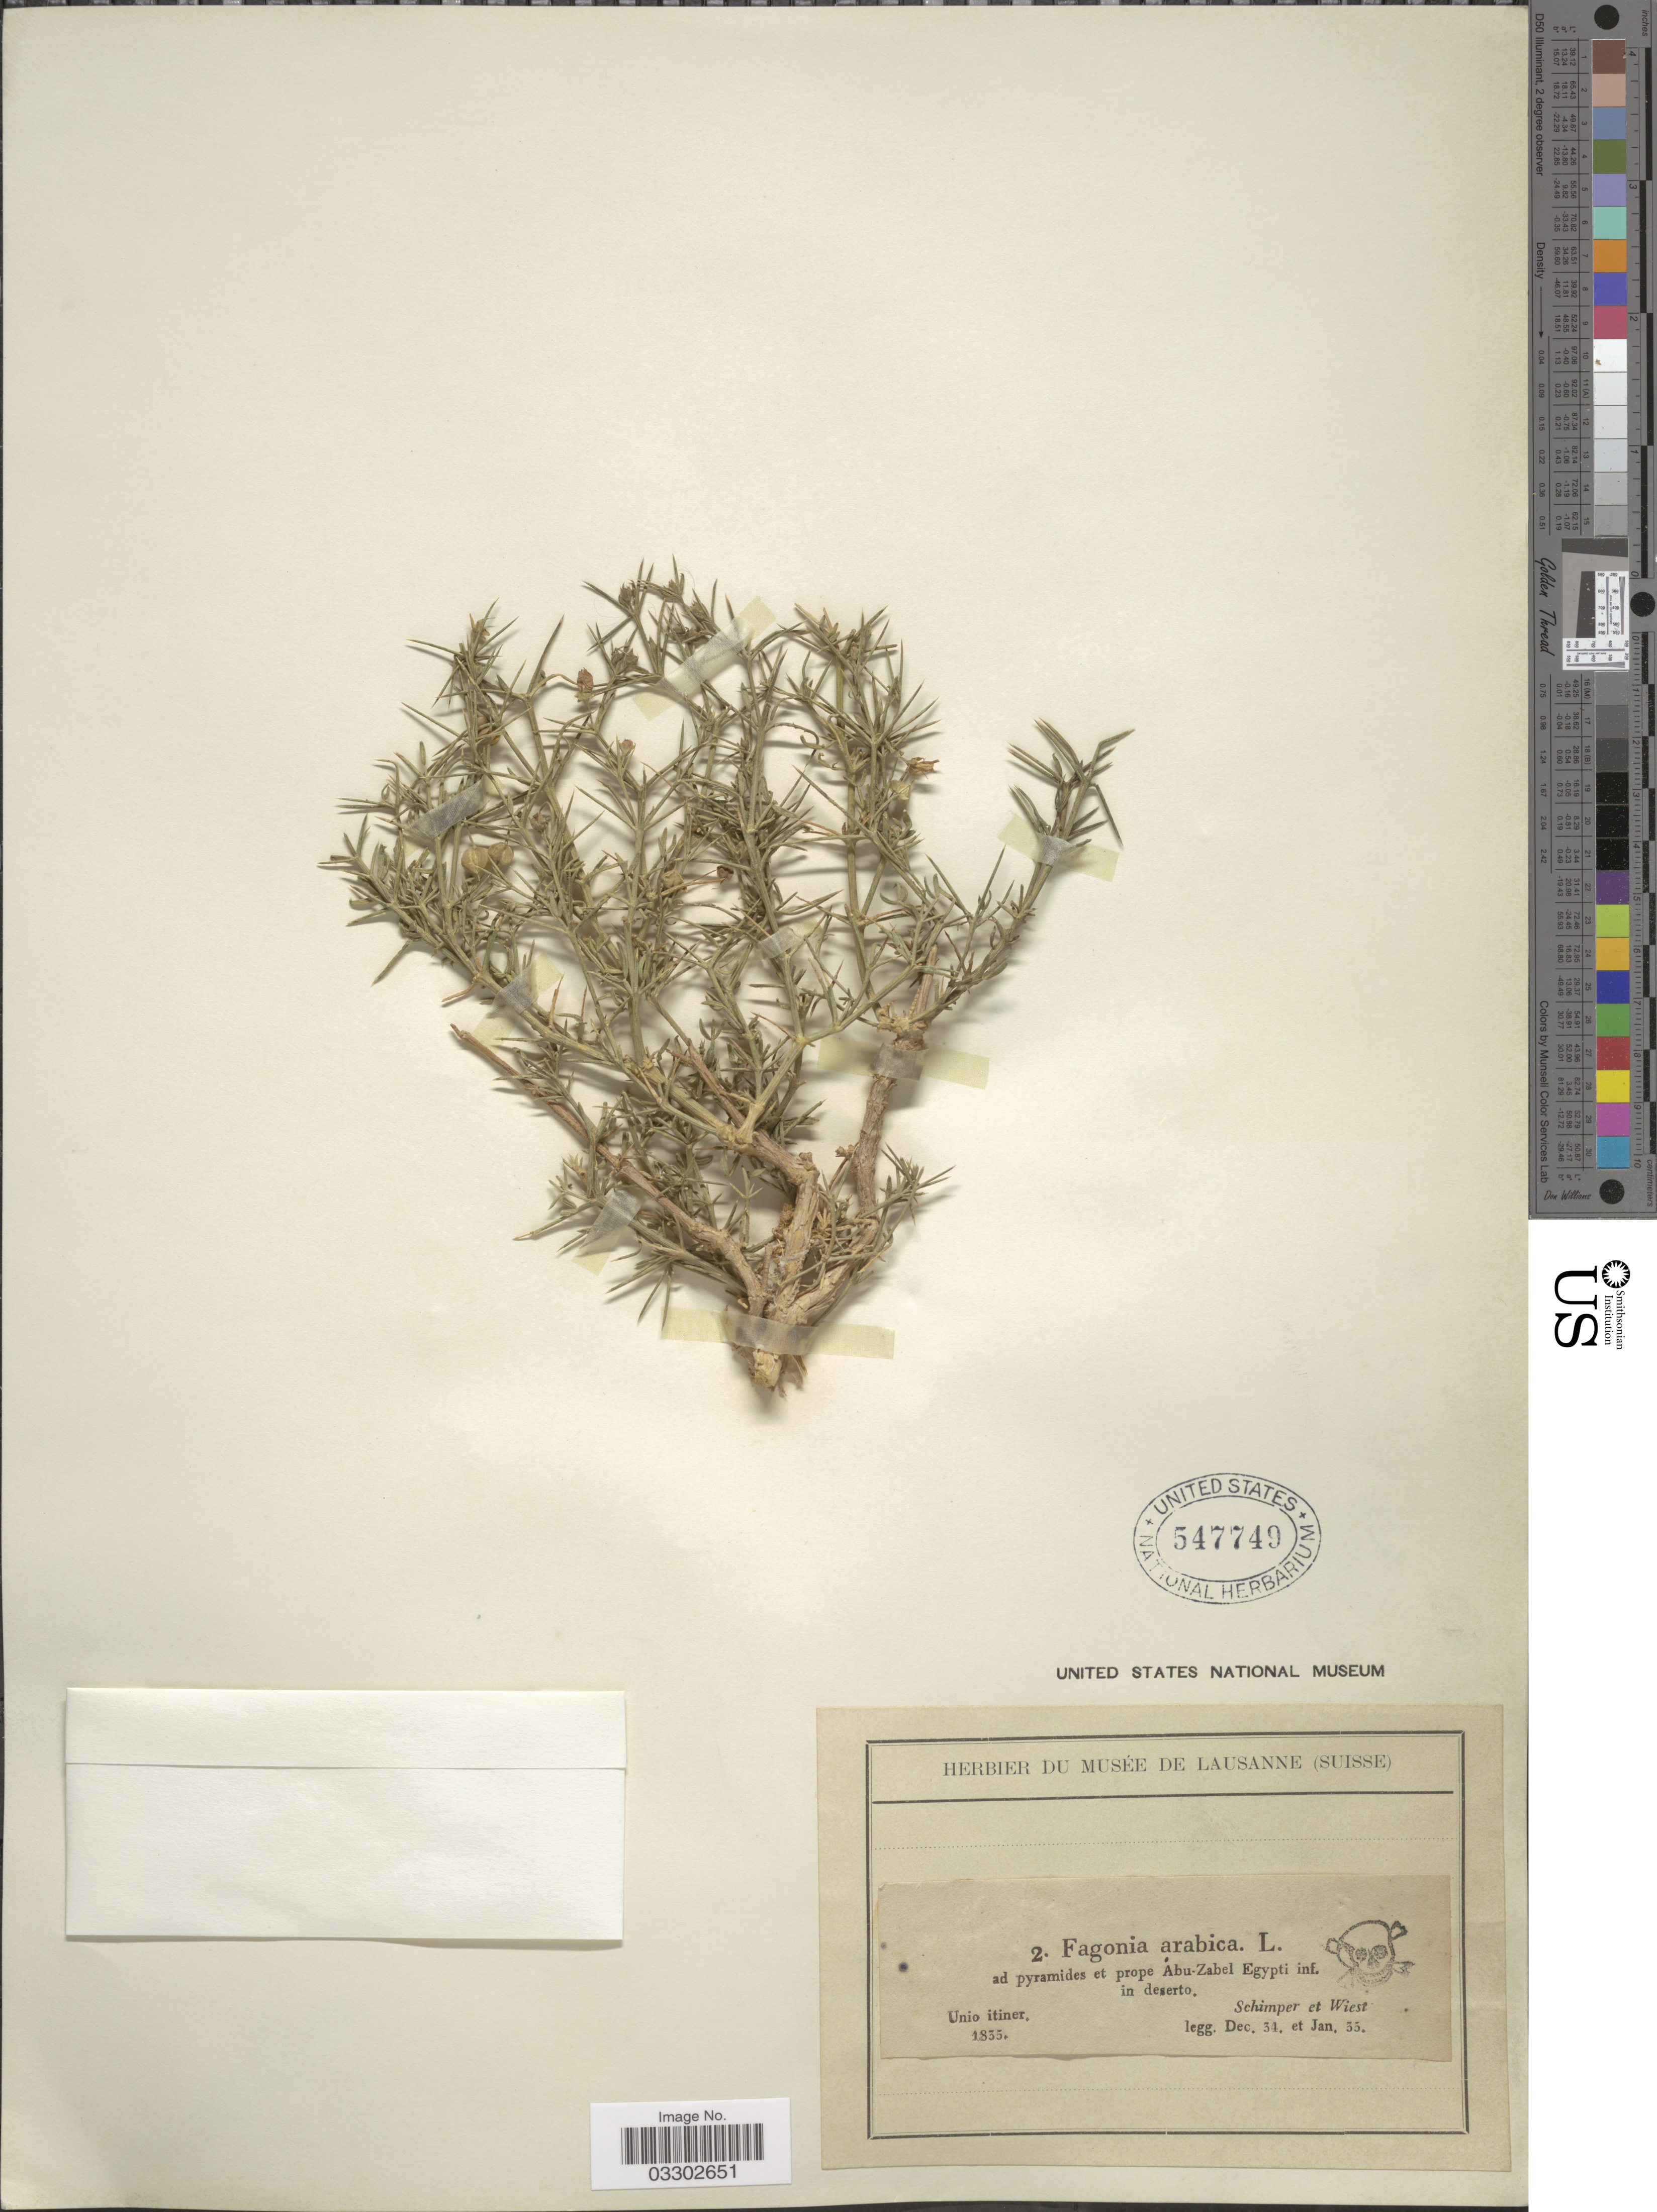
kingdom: Plantae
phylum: Tracheophyta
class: Magnoliopsida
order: Zygophyllales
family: Zygophyllaceae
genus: Fagonia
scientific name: Fagonia arabica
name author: L.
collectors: -. Schimper & -. Wiest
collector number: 2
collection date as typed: Transcribed d/m/y: /12/34 to /1/35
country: Egypt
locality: Ad pyramides et prope Ábu-Zabel Egypti inf. in deserto.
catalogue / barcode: US 547749